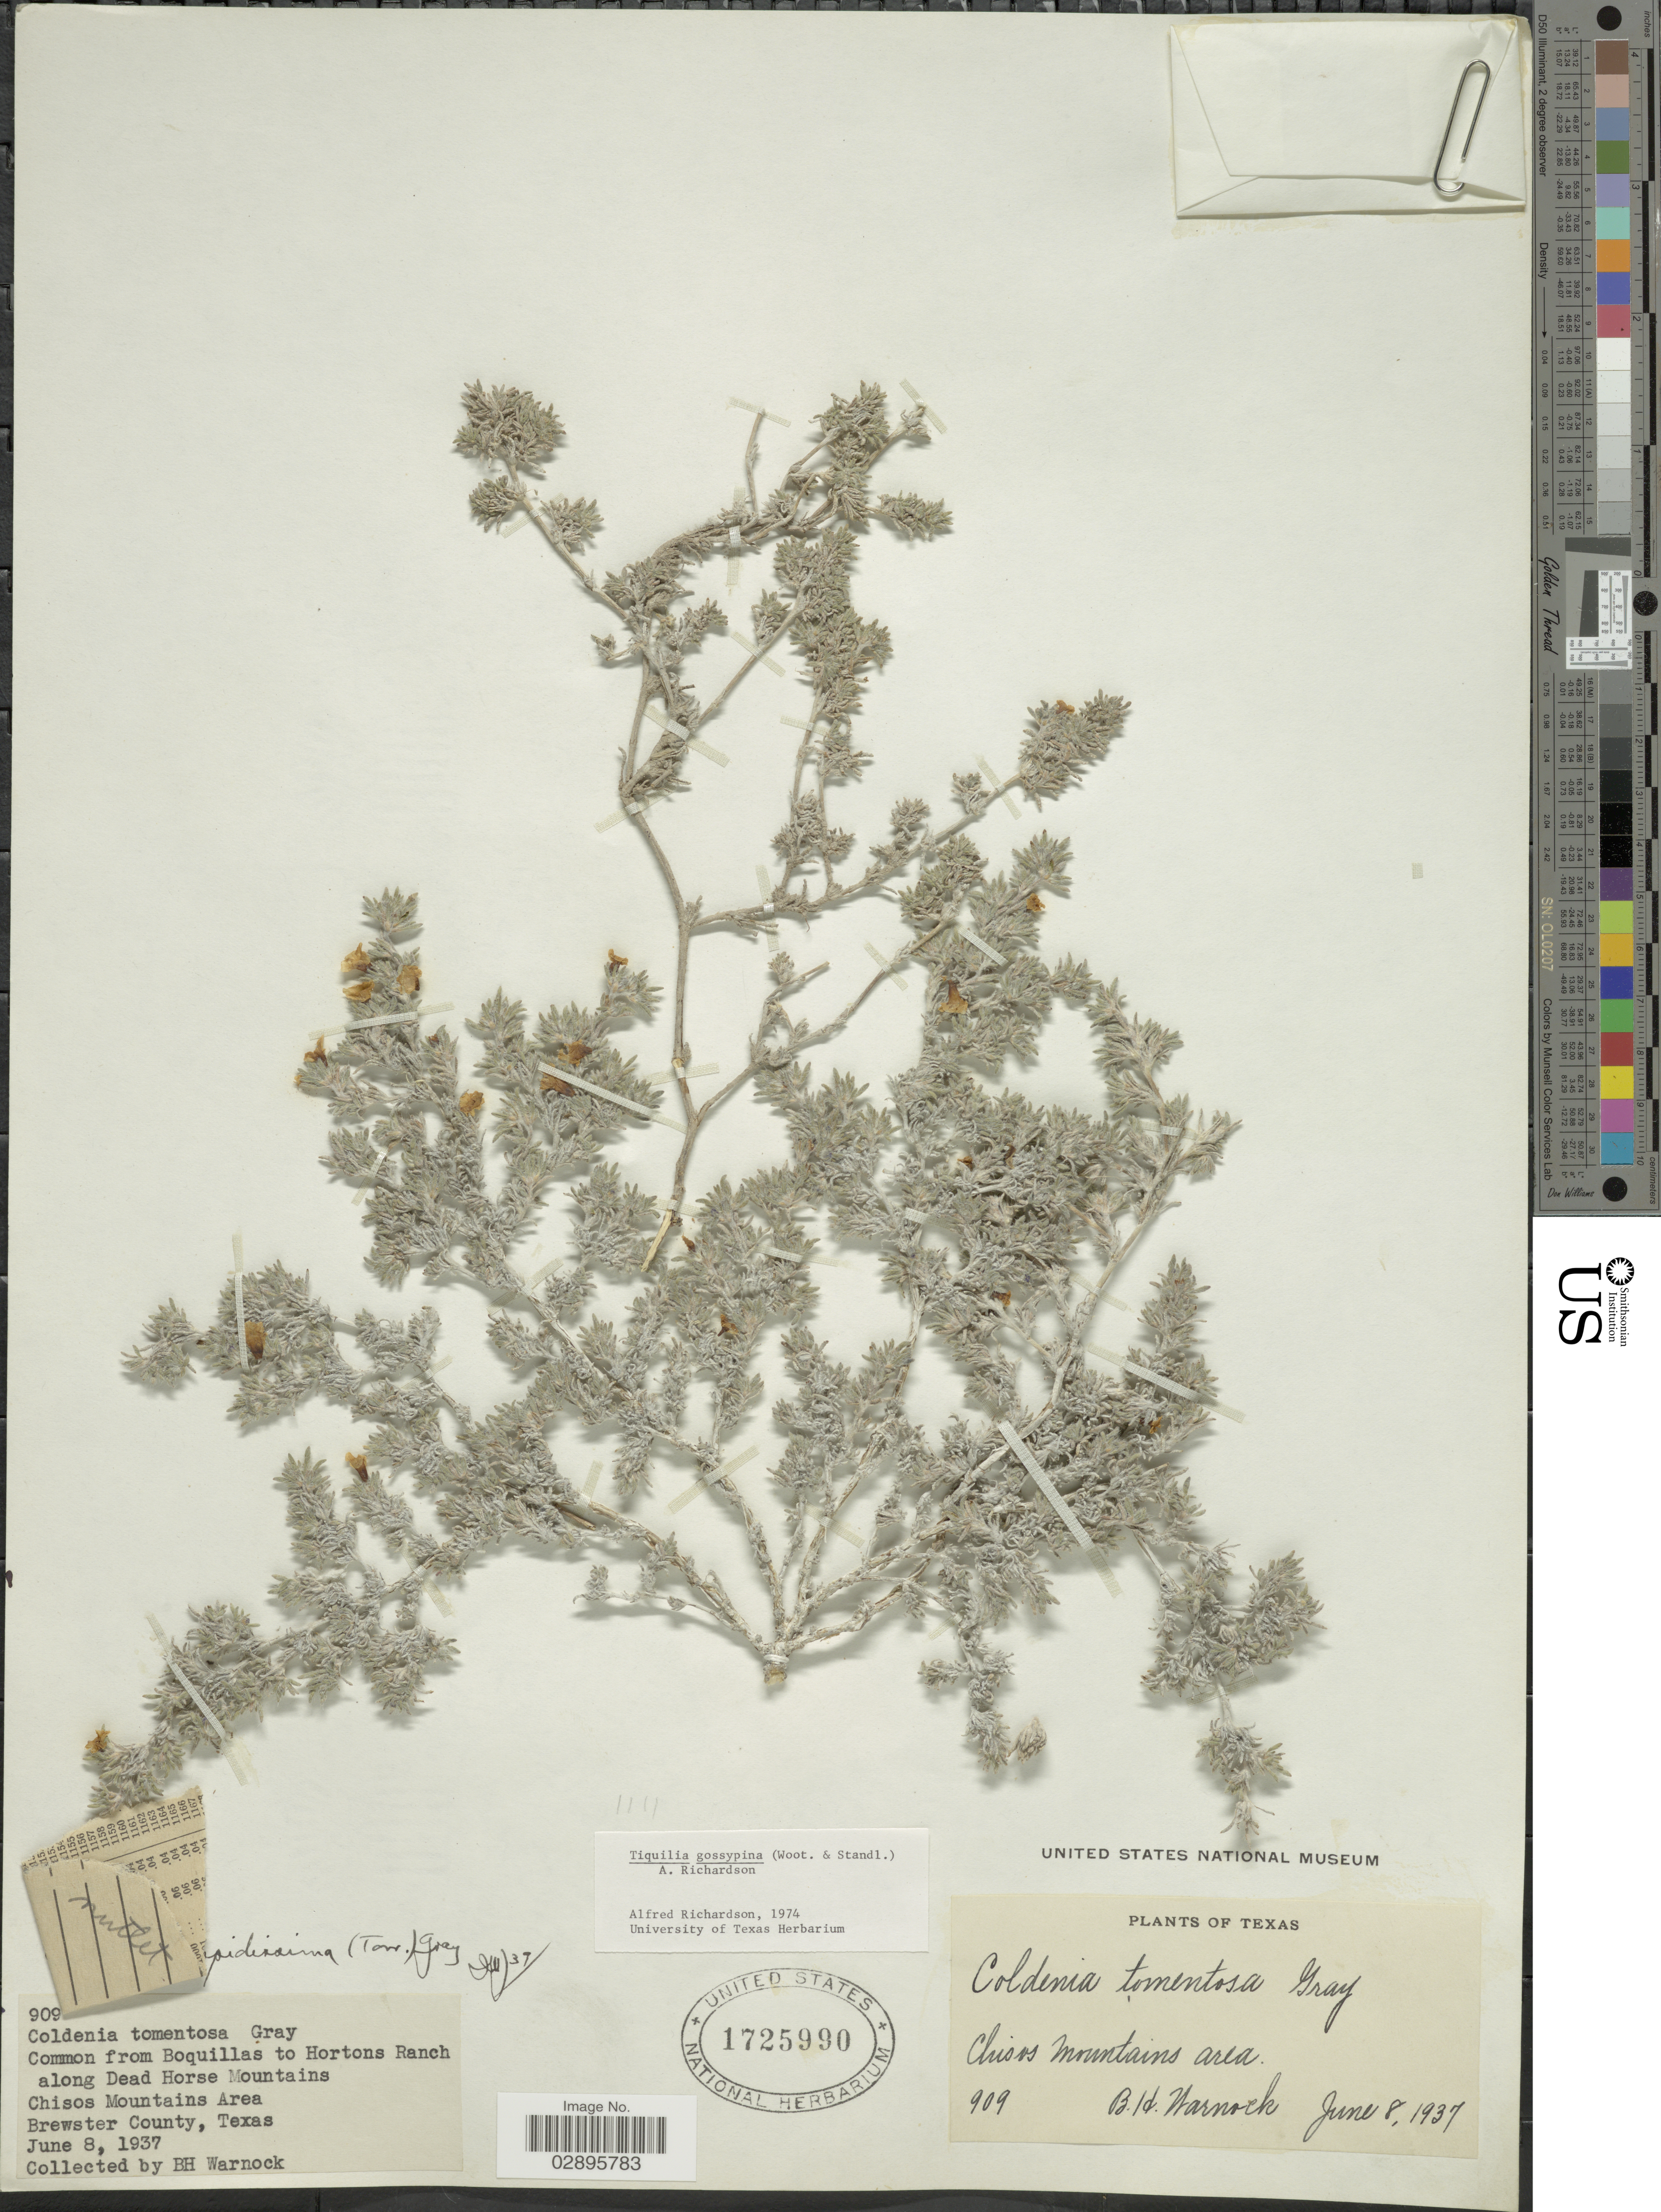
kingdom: Plantae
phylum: Tracheophyta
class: Magnoliopsida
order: Boraginales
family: Ehretiaceae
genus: Tiquilia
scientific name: Tiquilia gossypina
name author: (Wooton) A.T. Richardson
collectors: B. H. Warnock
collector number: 909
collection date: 1937-06-08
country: United States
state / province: Texas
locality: Common from Boquillas to Hortons Ranch along Dead Horse Mountains. Chisos Mountains Area, Brewster County.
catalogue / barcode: US 1725990